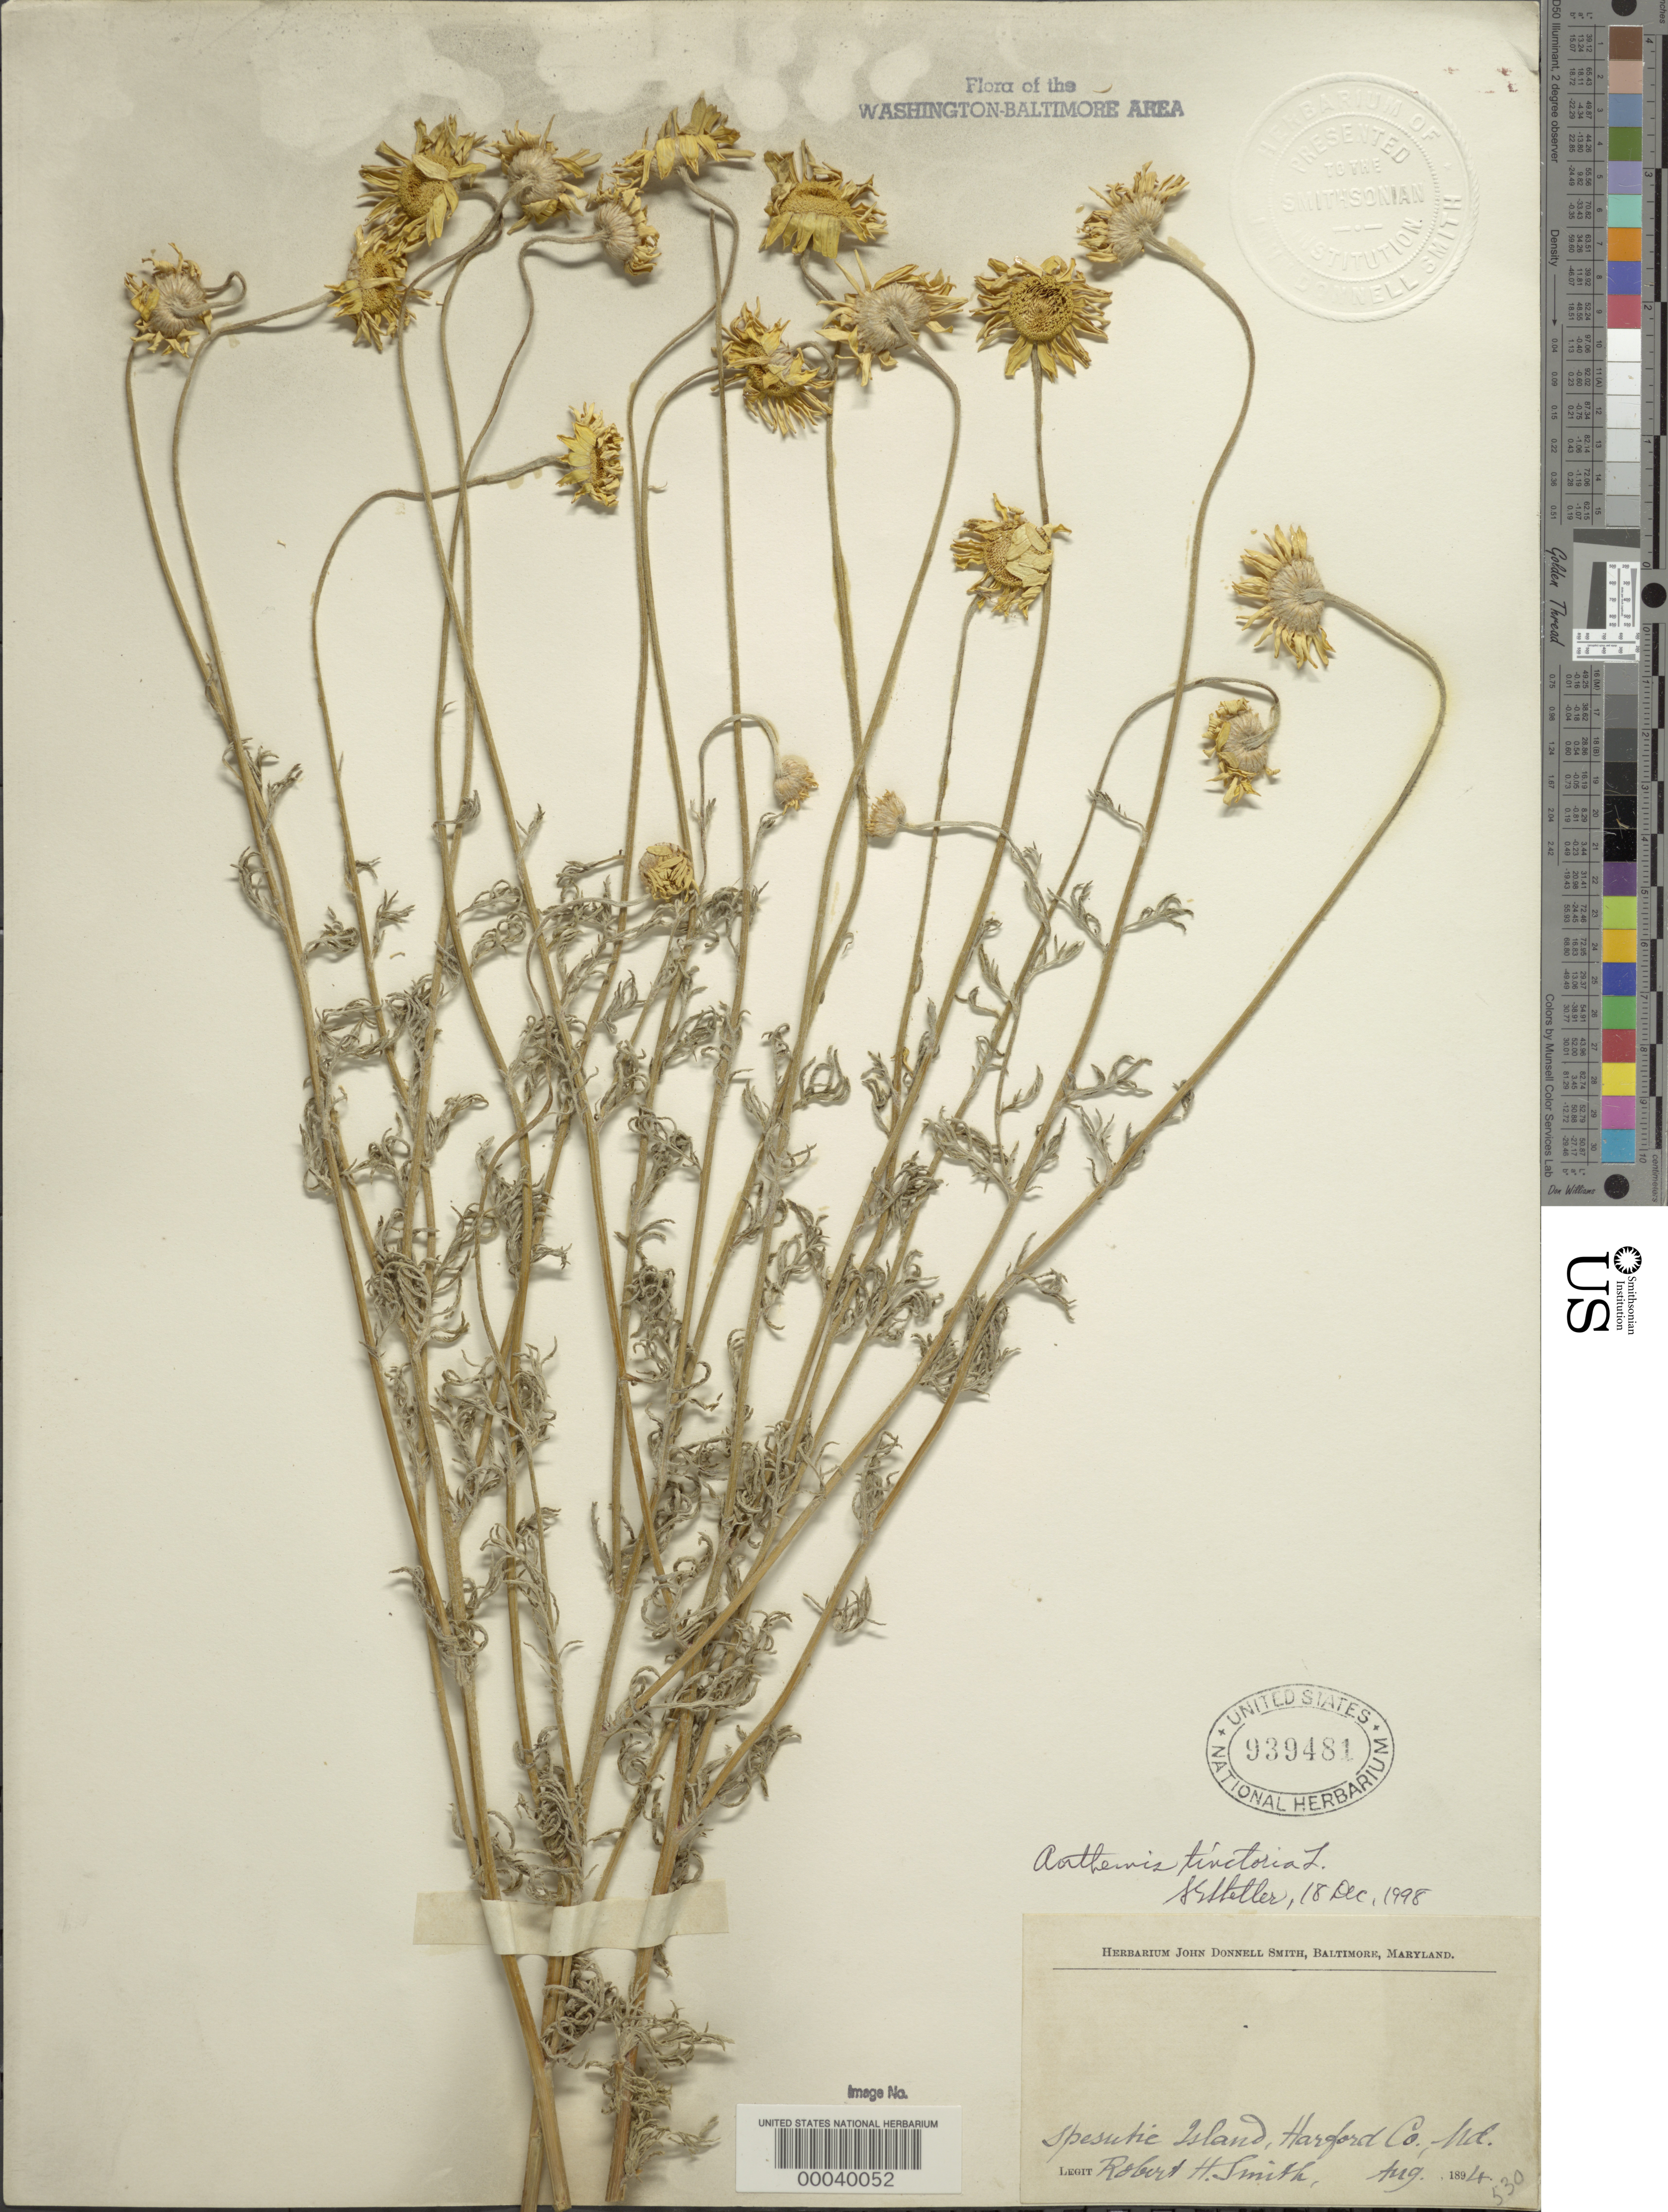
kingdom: Plantae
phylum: Tracheophyta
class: Magnoliopsida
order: Asterales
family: Asteraceae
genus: Cota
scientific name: Cota tinctoria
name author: L.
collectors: R. H. Smith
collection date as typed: Aug 1894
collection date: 1894-08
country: United States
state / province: Maryland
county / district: Harford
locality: Spesutie Island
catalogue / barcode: US 939481